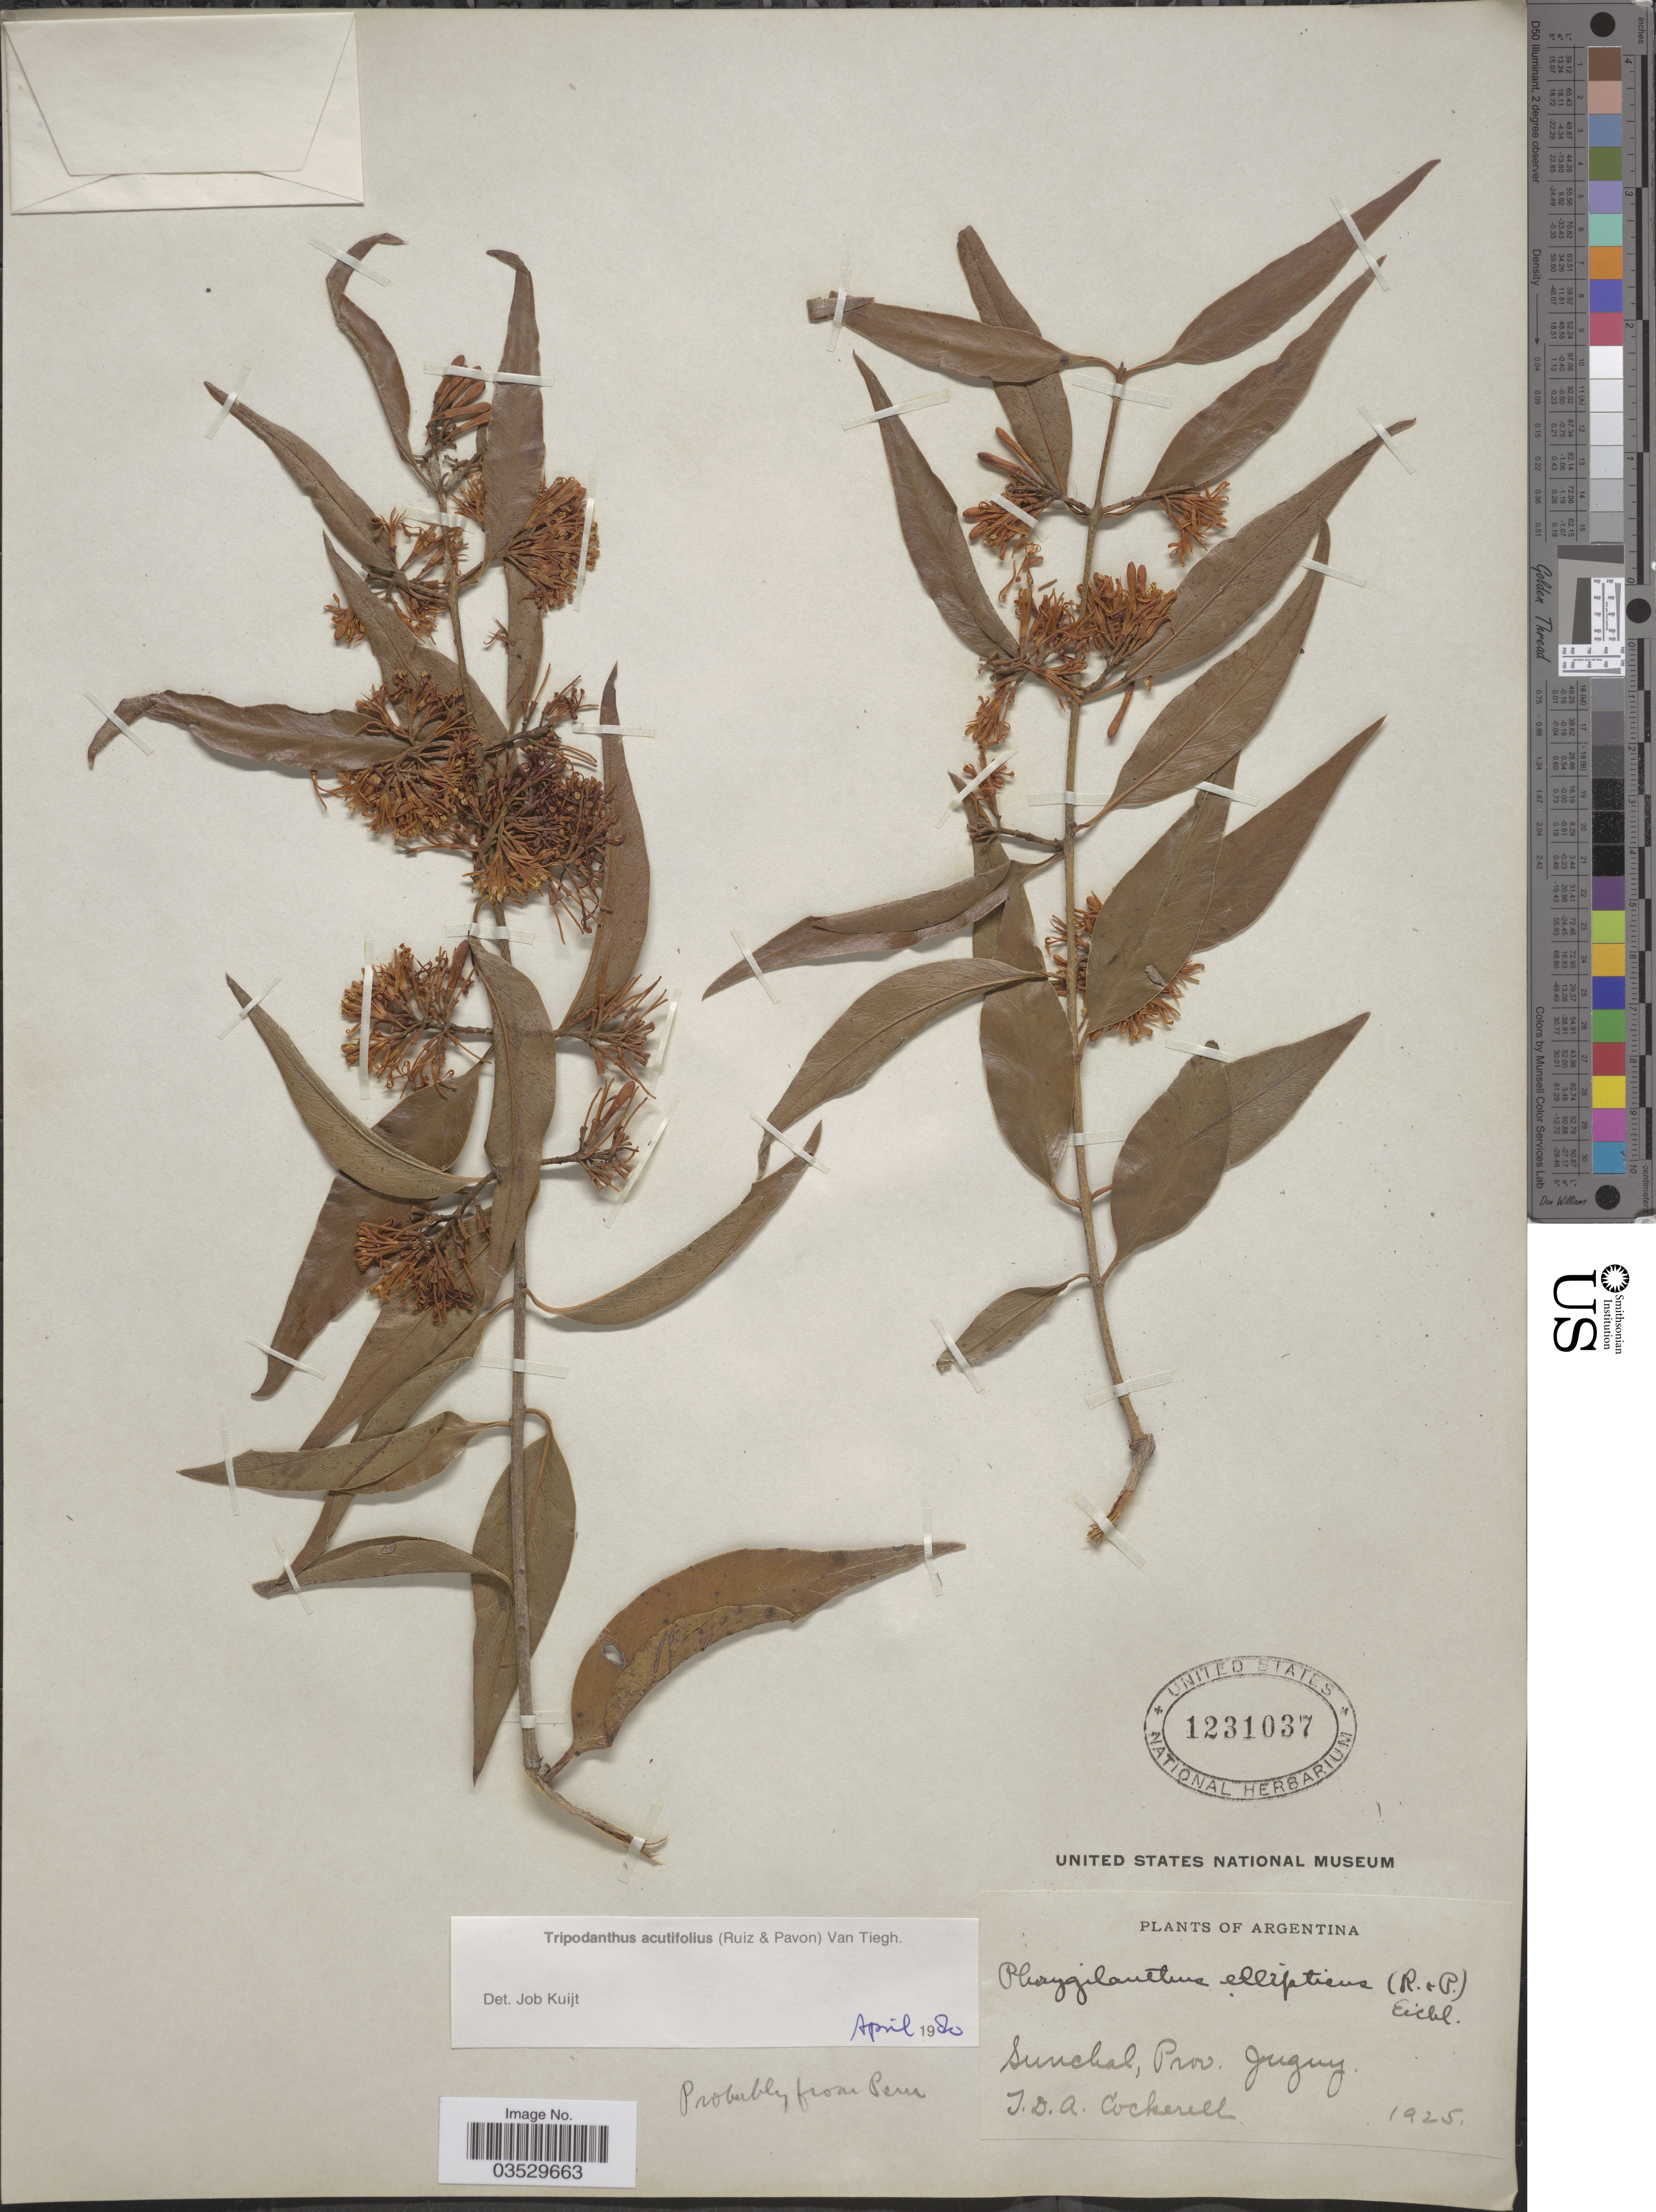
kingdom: Plantae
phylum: Tracheophyta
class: Magnoliopsida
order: Santalales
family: Loranthaceae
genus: Tripodanthus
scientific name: Tripodanthus acutifolius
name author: Tiegh.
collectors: T. Cockerell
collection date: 1825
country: Argentina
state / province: Jujuy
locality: Sunchal.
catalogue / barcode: US 1231037